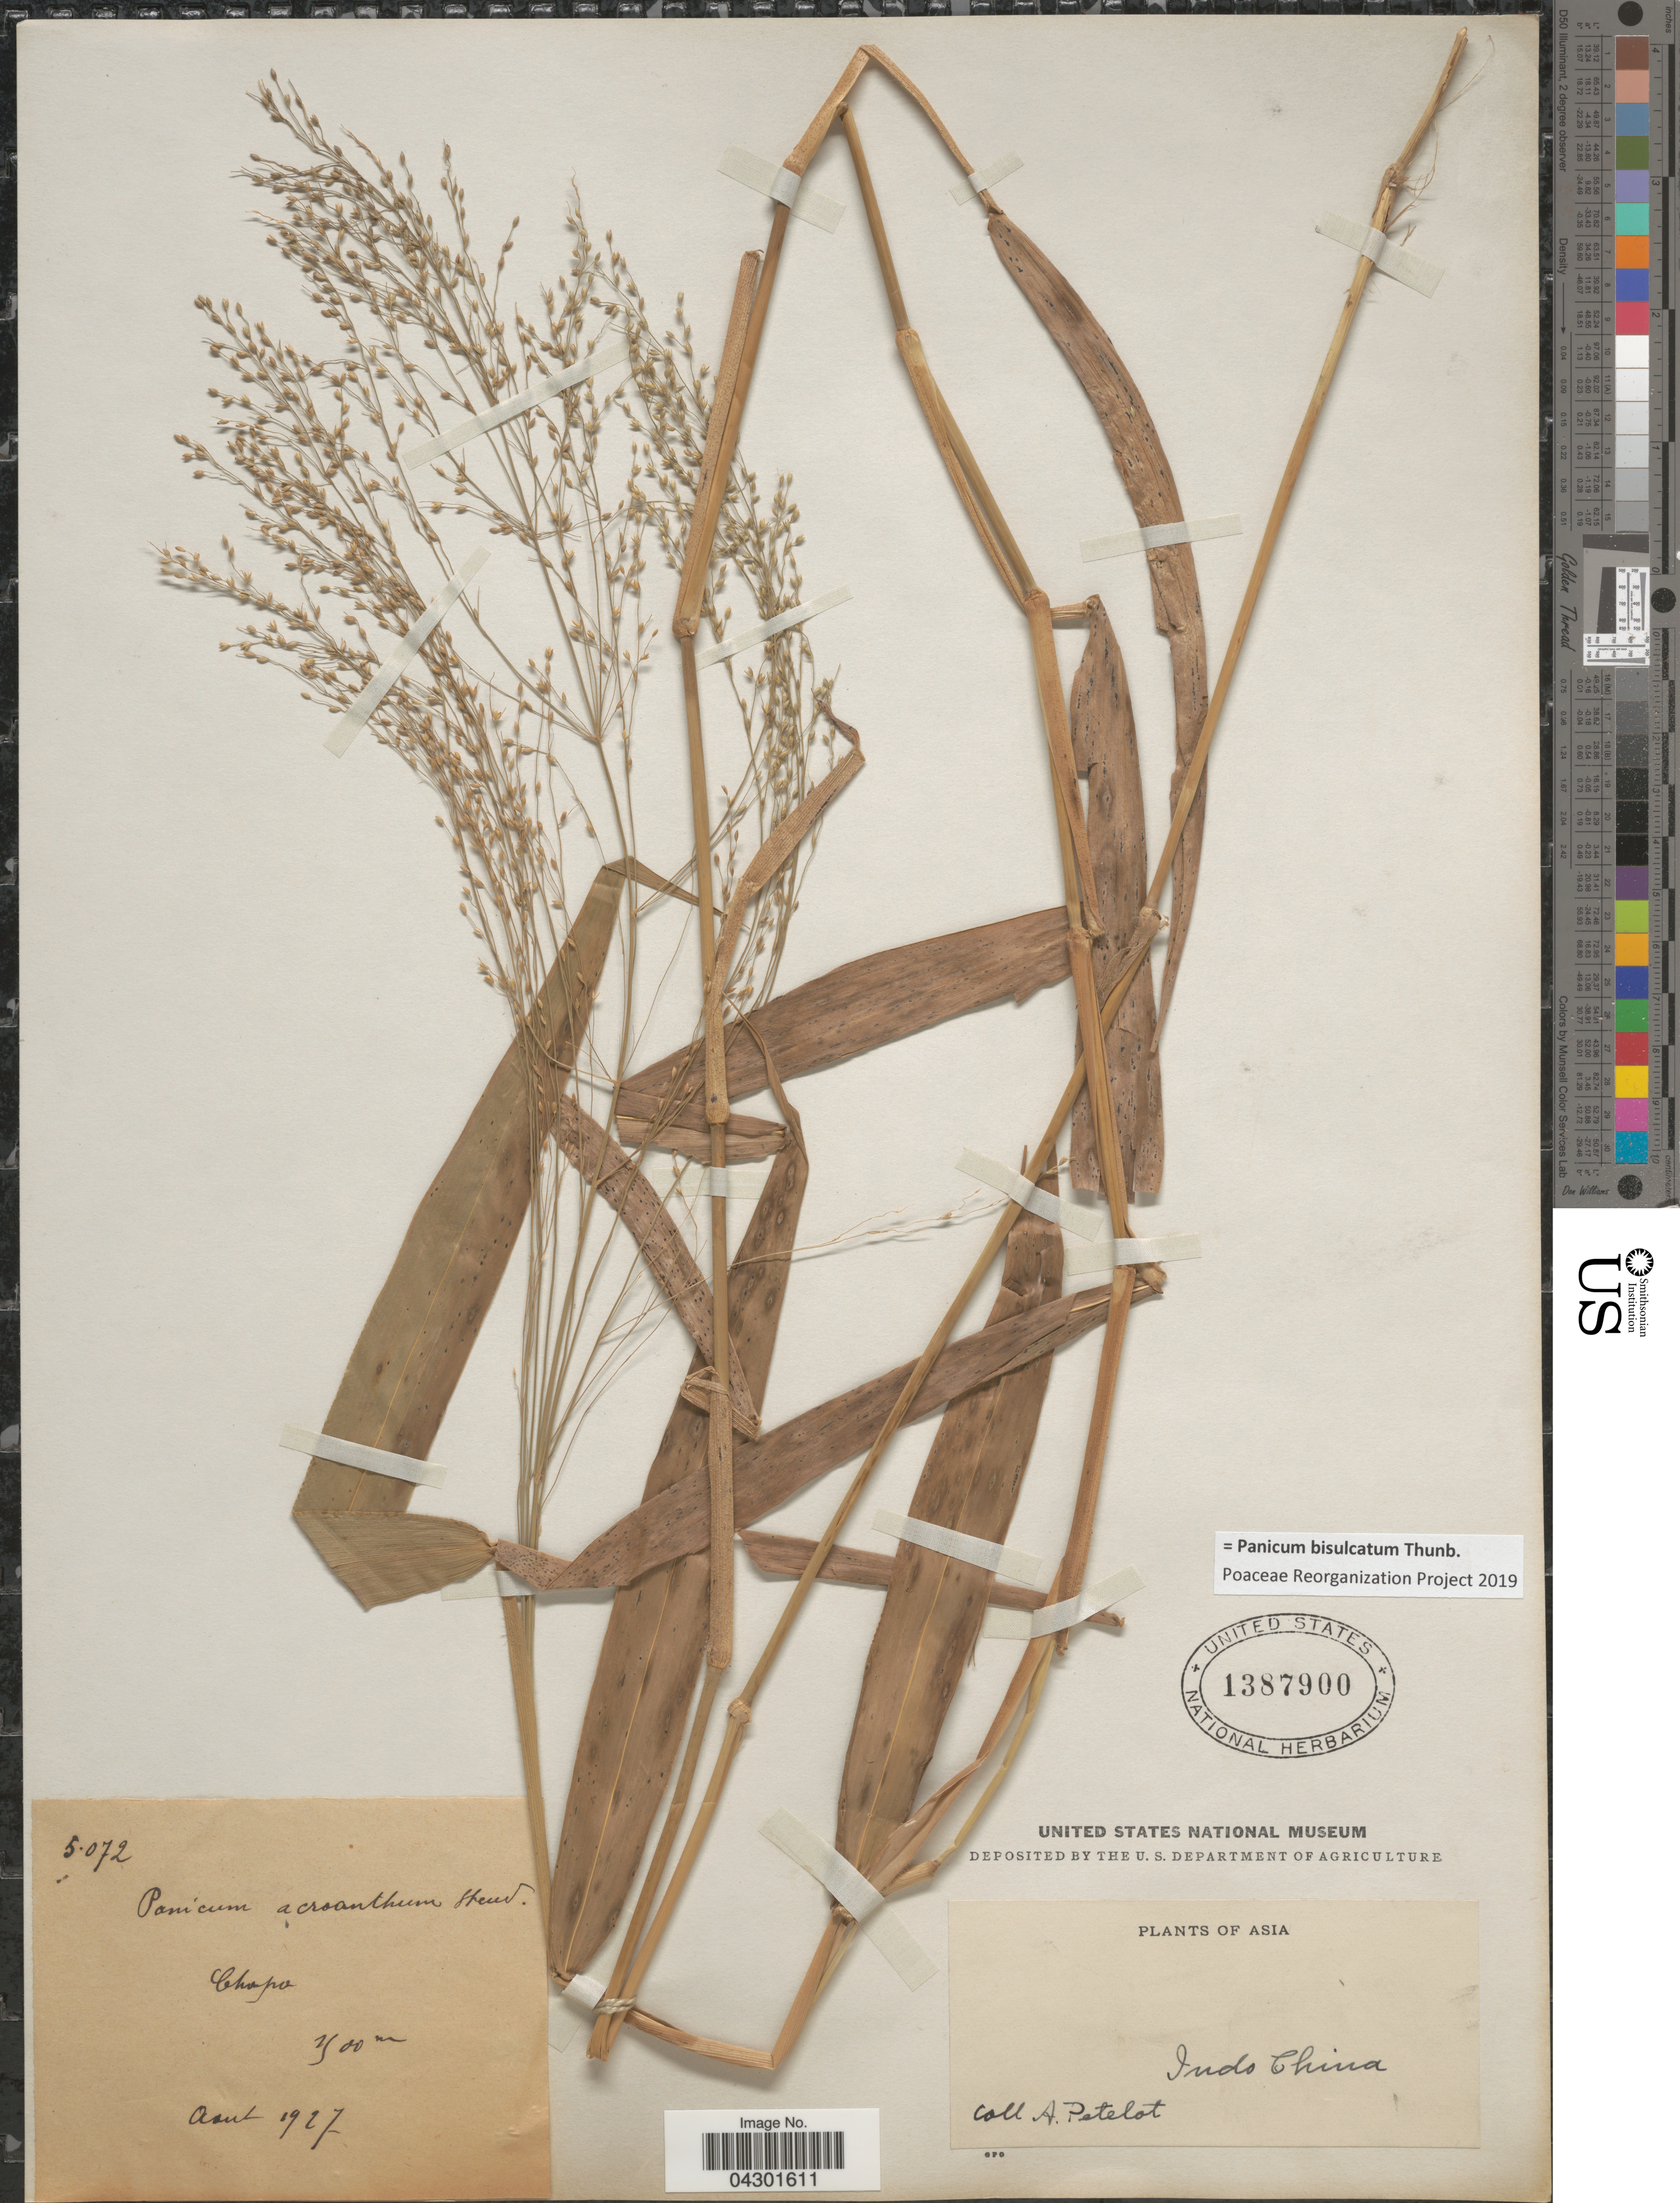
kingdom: Plantae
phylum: Tracheophyta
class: Liliopsida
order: Poales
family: Poaceae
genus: Panicum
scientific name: Panicum bisulcatum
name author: Thunb.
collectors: A. Petelot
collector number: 5072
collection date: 1927-08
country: Vietnam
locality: Asia. Indo China. Chapa.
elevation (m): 1500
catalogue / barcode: US 1387900